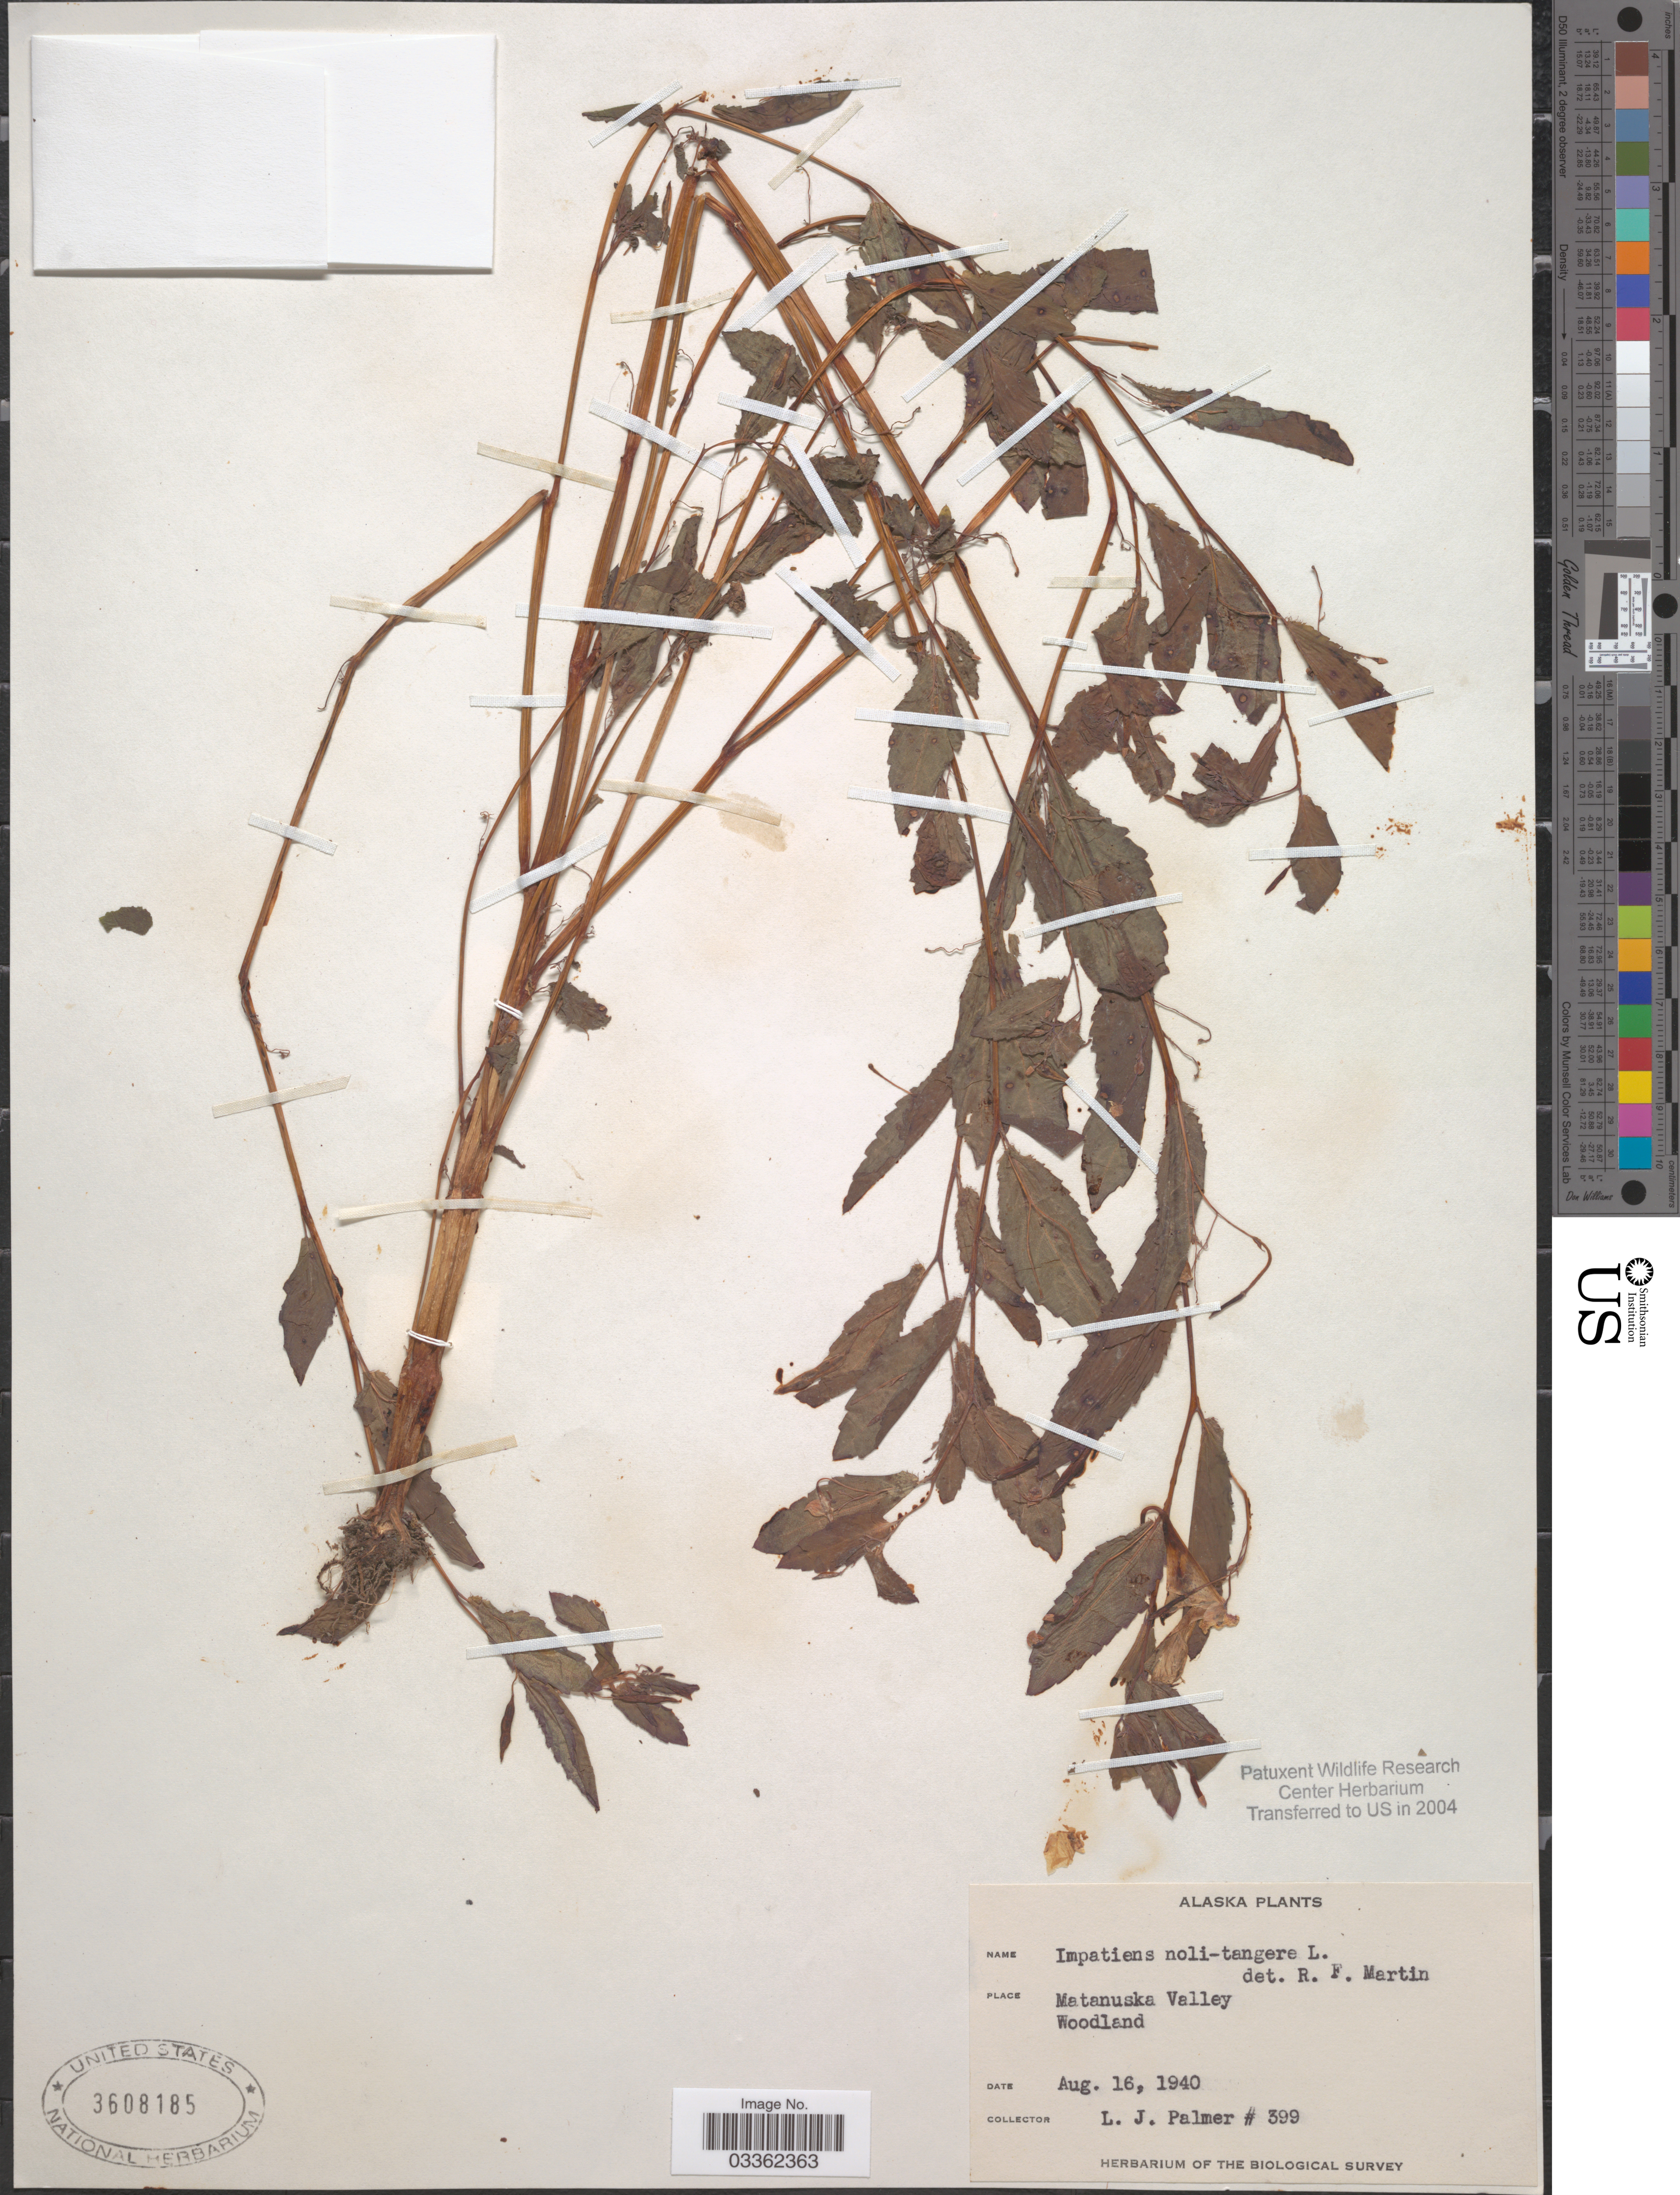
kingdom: Plantae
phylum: Tracheophyta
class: Magnoliopsida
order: Ericales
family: Balsaminaceae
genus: Impatiens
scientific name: Impatiens noli-tangere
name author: L.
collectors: L. J. Palmer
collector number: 399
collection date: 1940-08-16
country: United States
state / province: Alaska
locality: Matanuska Valley.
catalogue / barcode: US 3608185